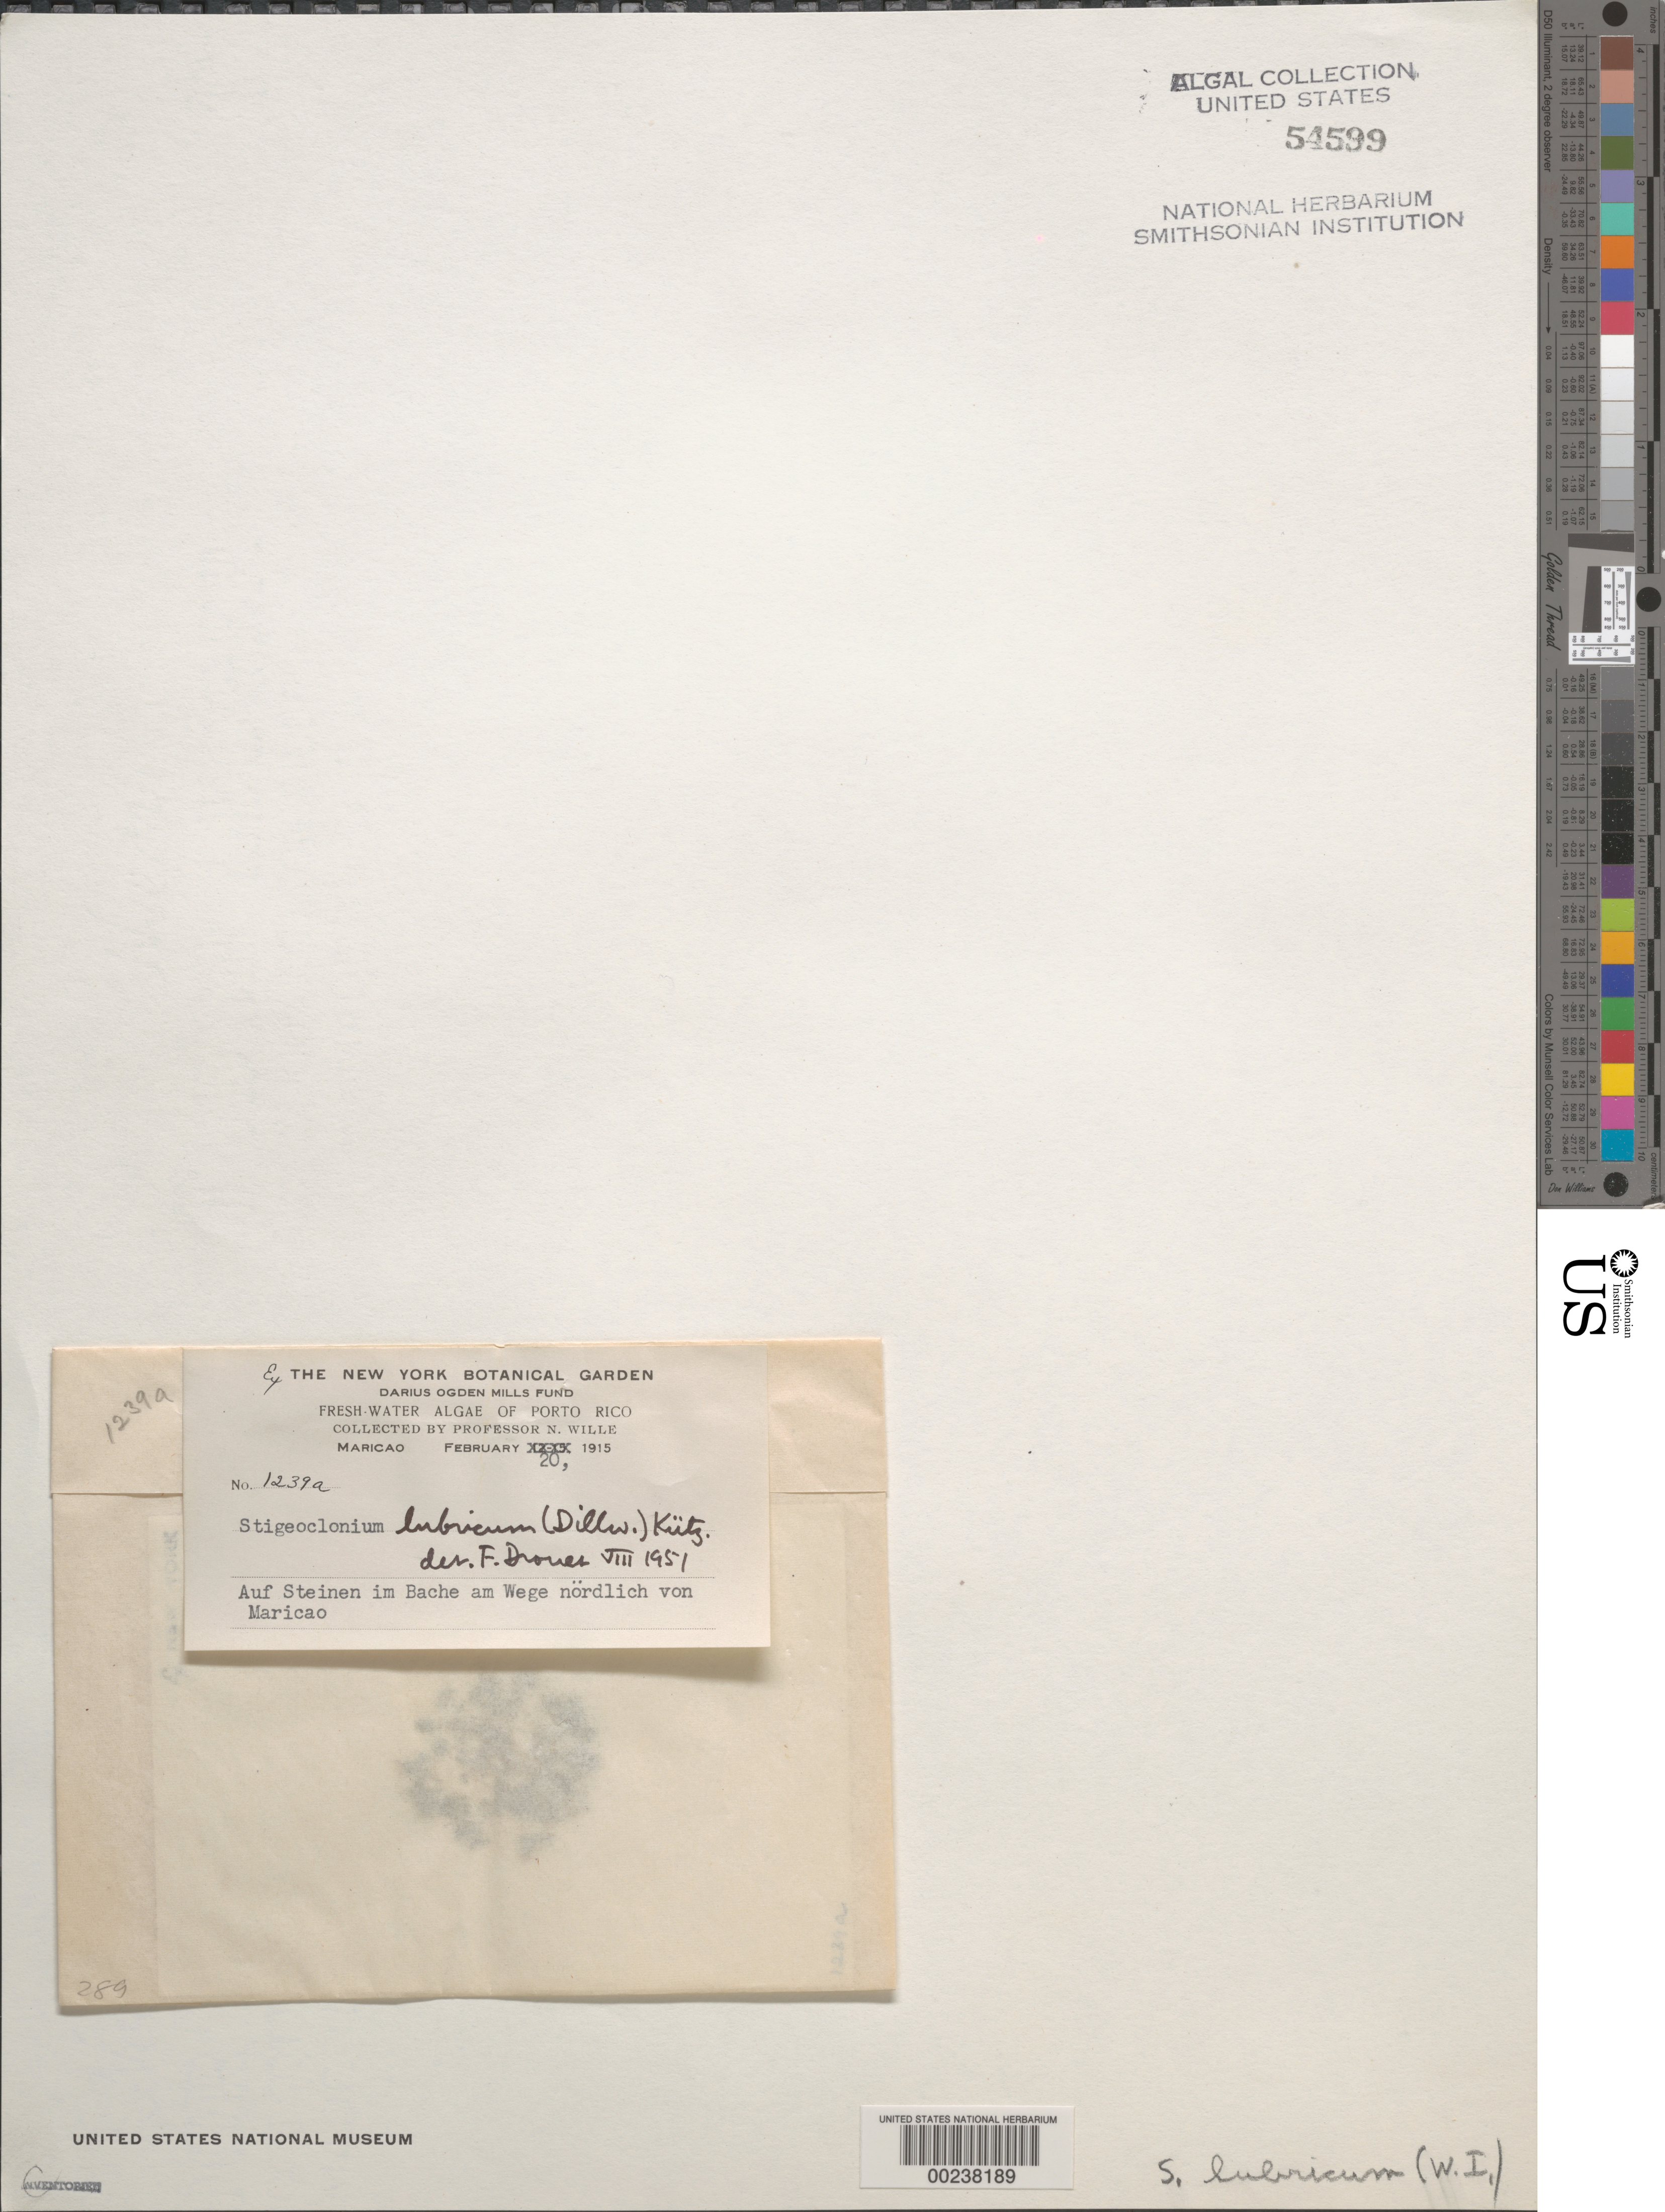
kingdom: Plantae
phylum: Chlorophyta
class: Chlorophyceae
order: Chaetophorales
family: Chaetophoraceae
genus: Stigeoclonium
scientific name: Stigeoclonium lubricum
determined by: Drouet, F. E.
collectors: N. Wille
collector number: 1239a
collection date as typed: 20 Feb 1915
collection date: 1915-02-20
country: Puerto Rico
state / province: Maricao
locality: North of maricao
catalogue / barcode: US 54599